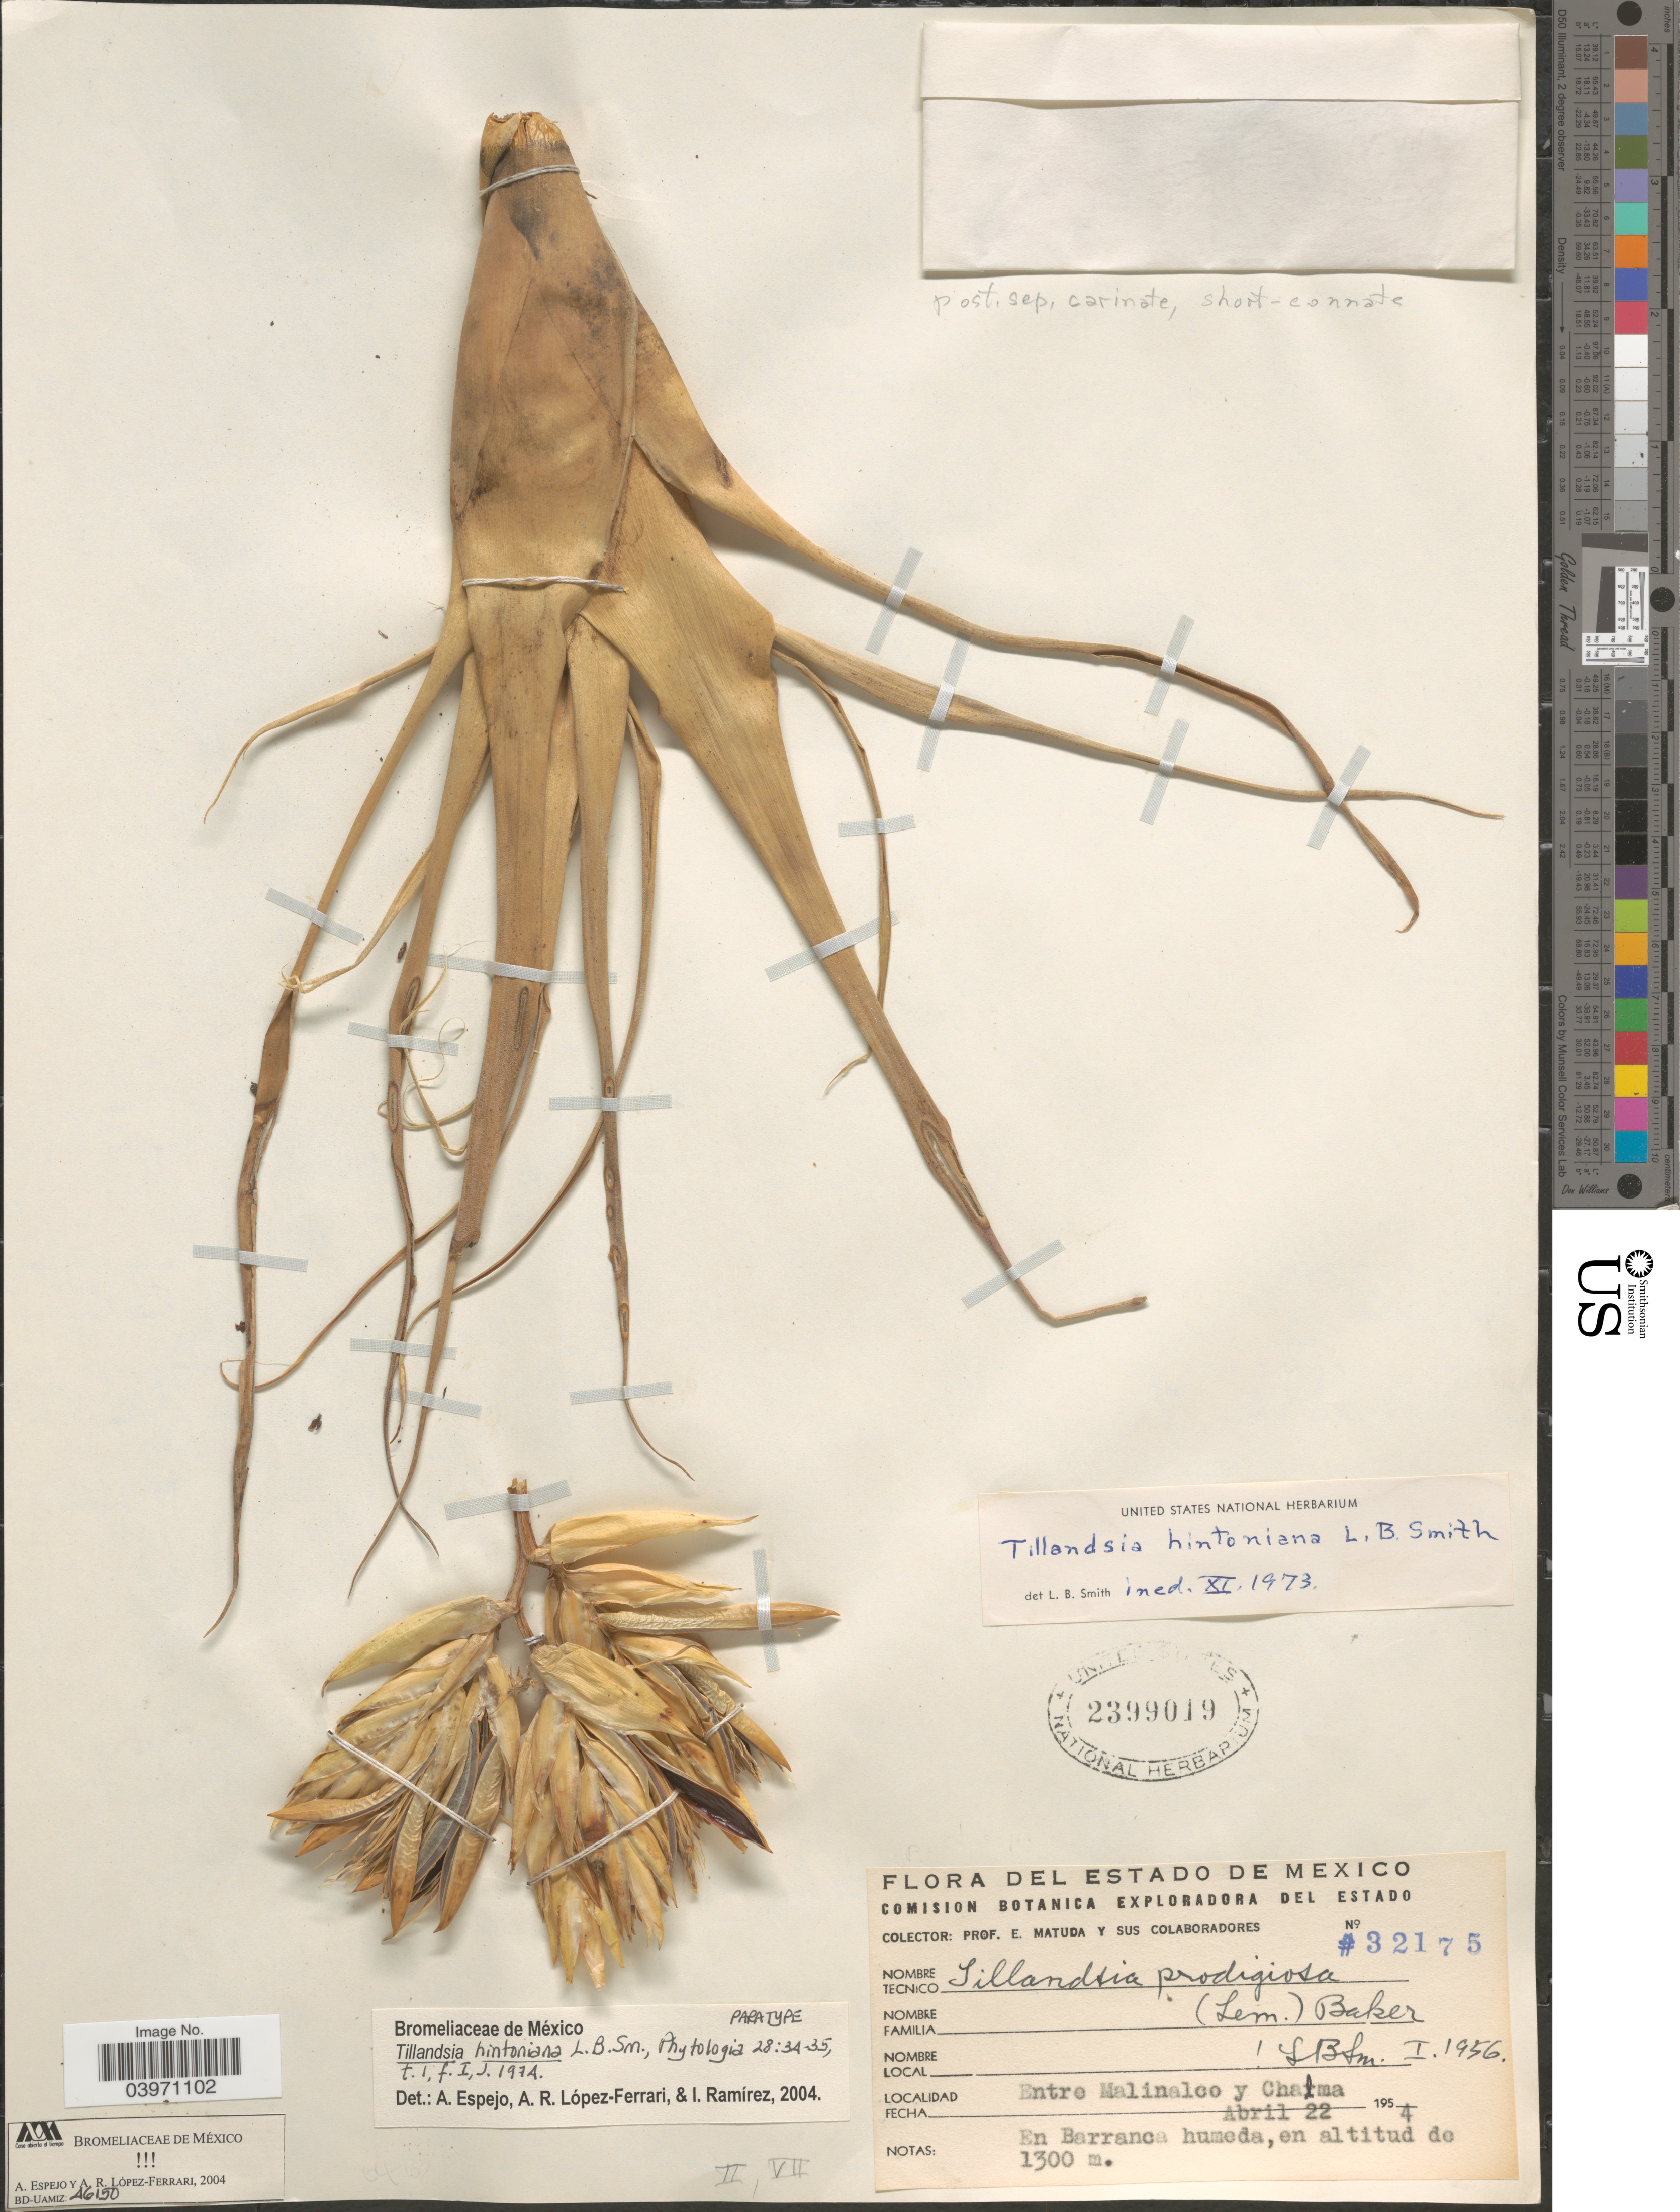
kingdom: Plantae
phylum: Tracheophyta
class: Liliopsida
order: Poales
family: Bromeliaceae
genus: Tillandsia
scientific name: Tillandsia hintoniana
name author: L.B. Sm.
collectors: E. Matuda & Sus Colaboradores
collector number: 32175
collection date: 1954-04-22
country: Mexico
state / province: México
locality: Entre Malinalco y Chama.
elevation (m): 1300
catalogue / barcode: US 2399019